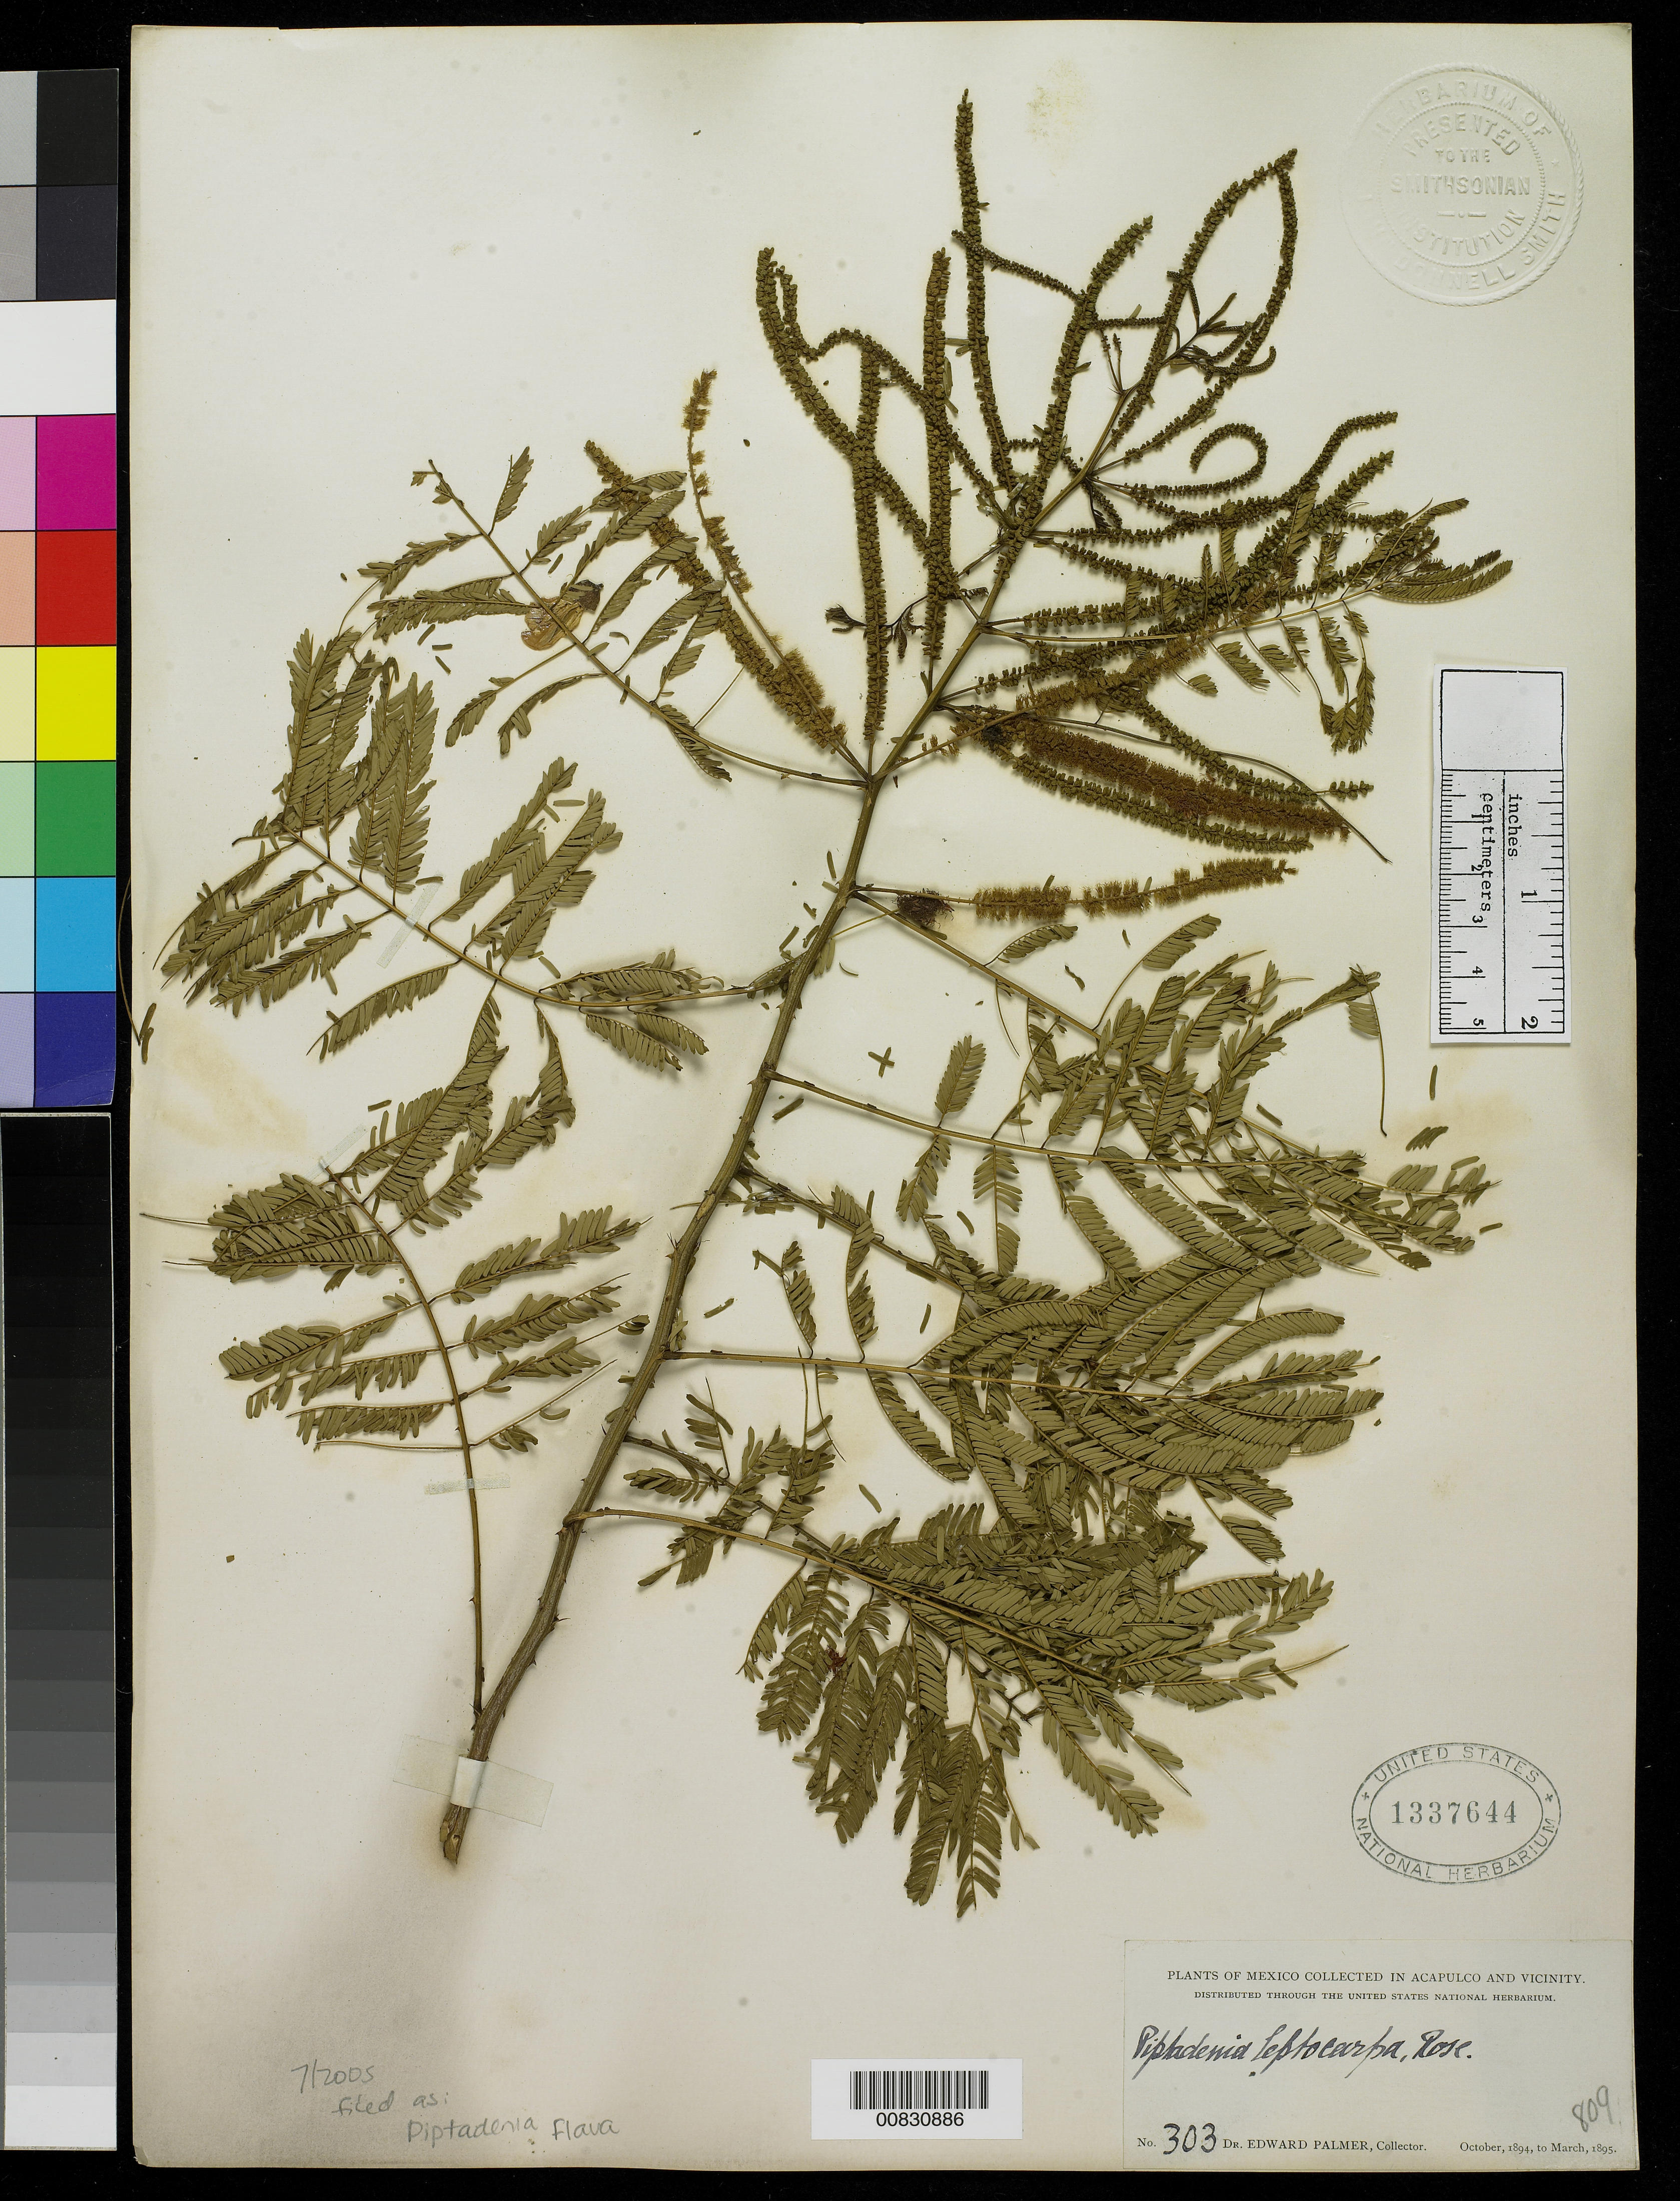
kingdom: Plantae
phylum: Tracheophyta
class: Magnoliopsida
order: Fabales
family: Fabaceae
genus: Piptadenia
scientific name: Piptadenia flava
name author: (DC.) Benth.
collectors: E. Palmer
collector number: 303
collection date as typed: Oct 1894 to -- Mar 1895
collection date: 1894-10/1895-03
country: Mexico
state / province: Guerrero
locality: Acapulco, Guerrero and vicinity.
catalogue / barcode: US 1337644